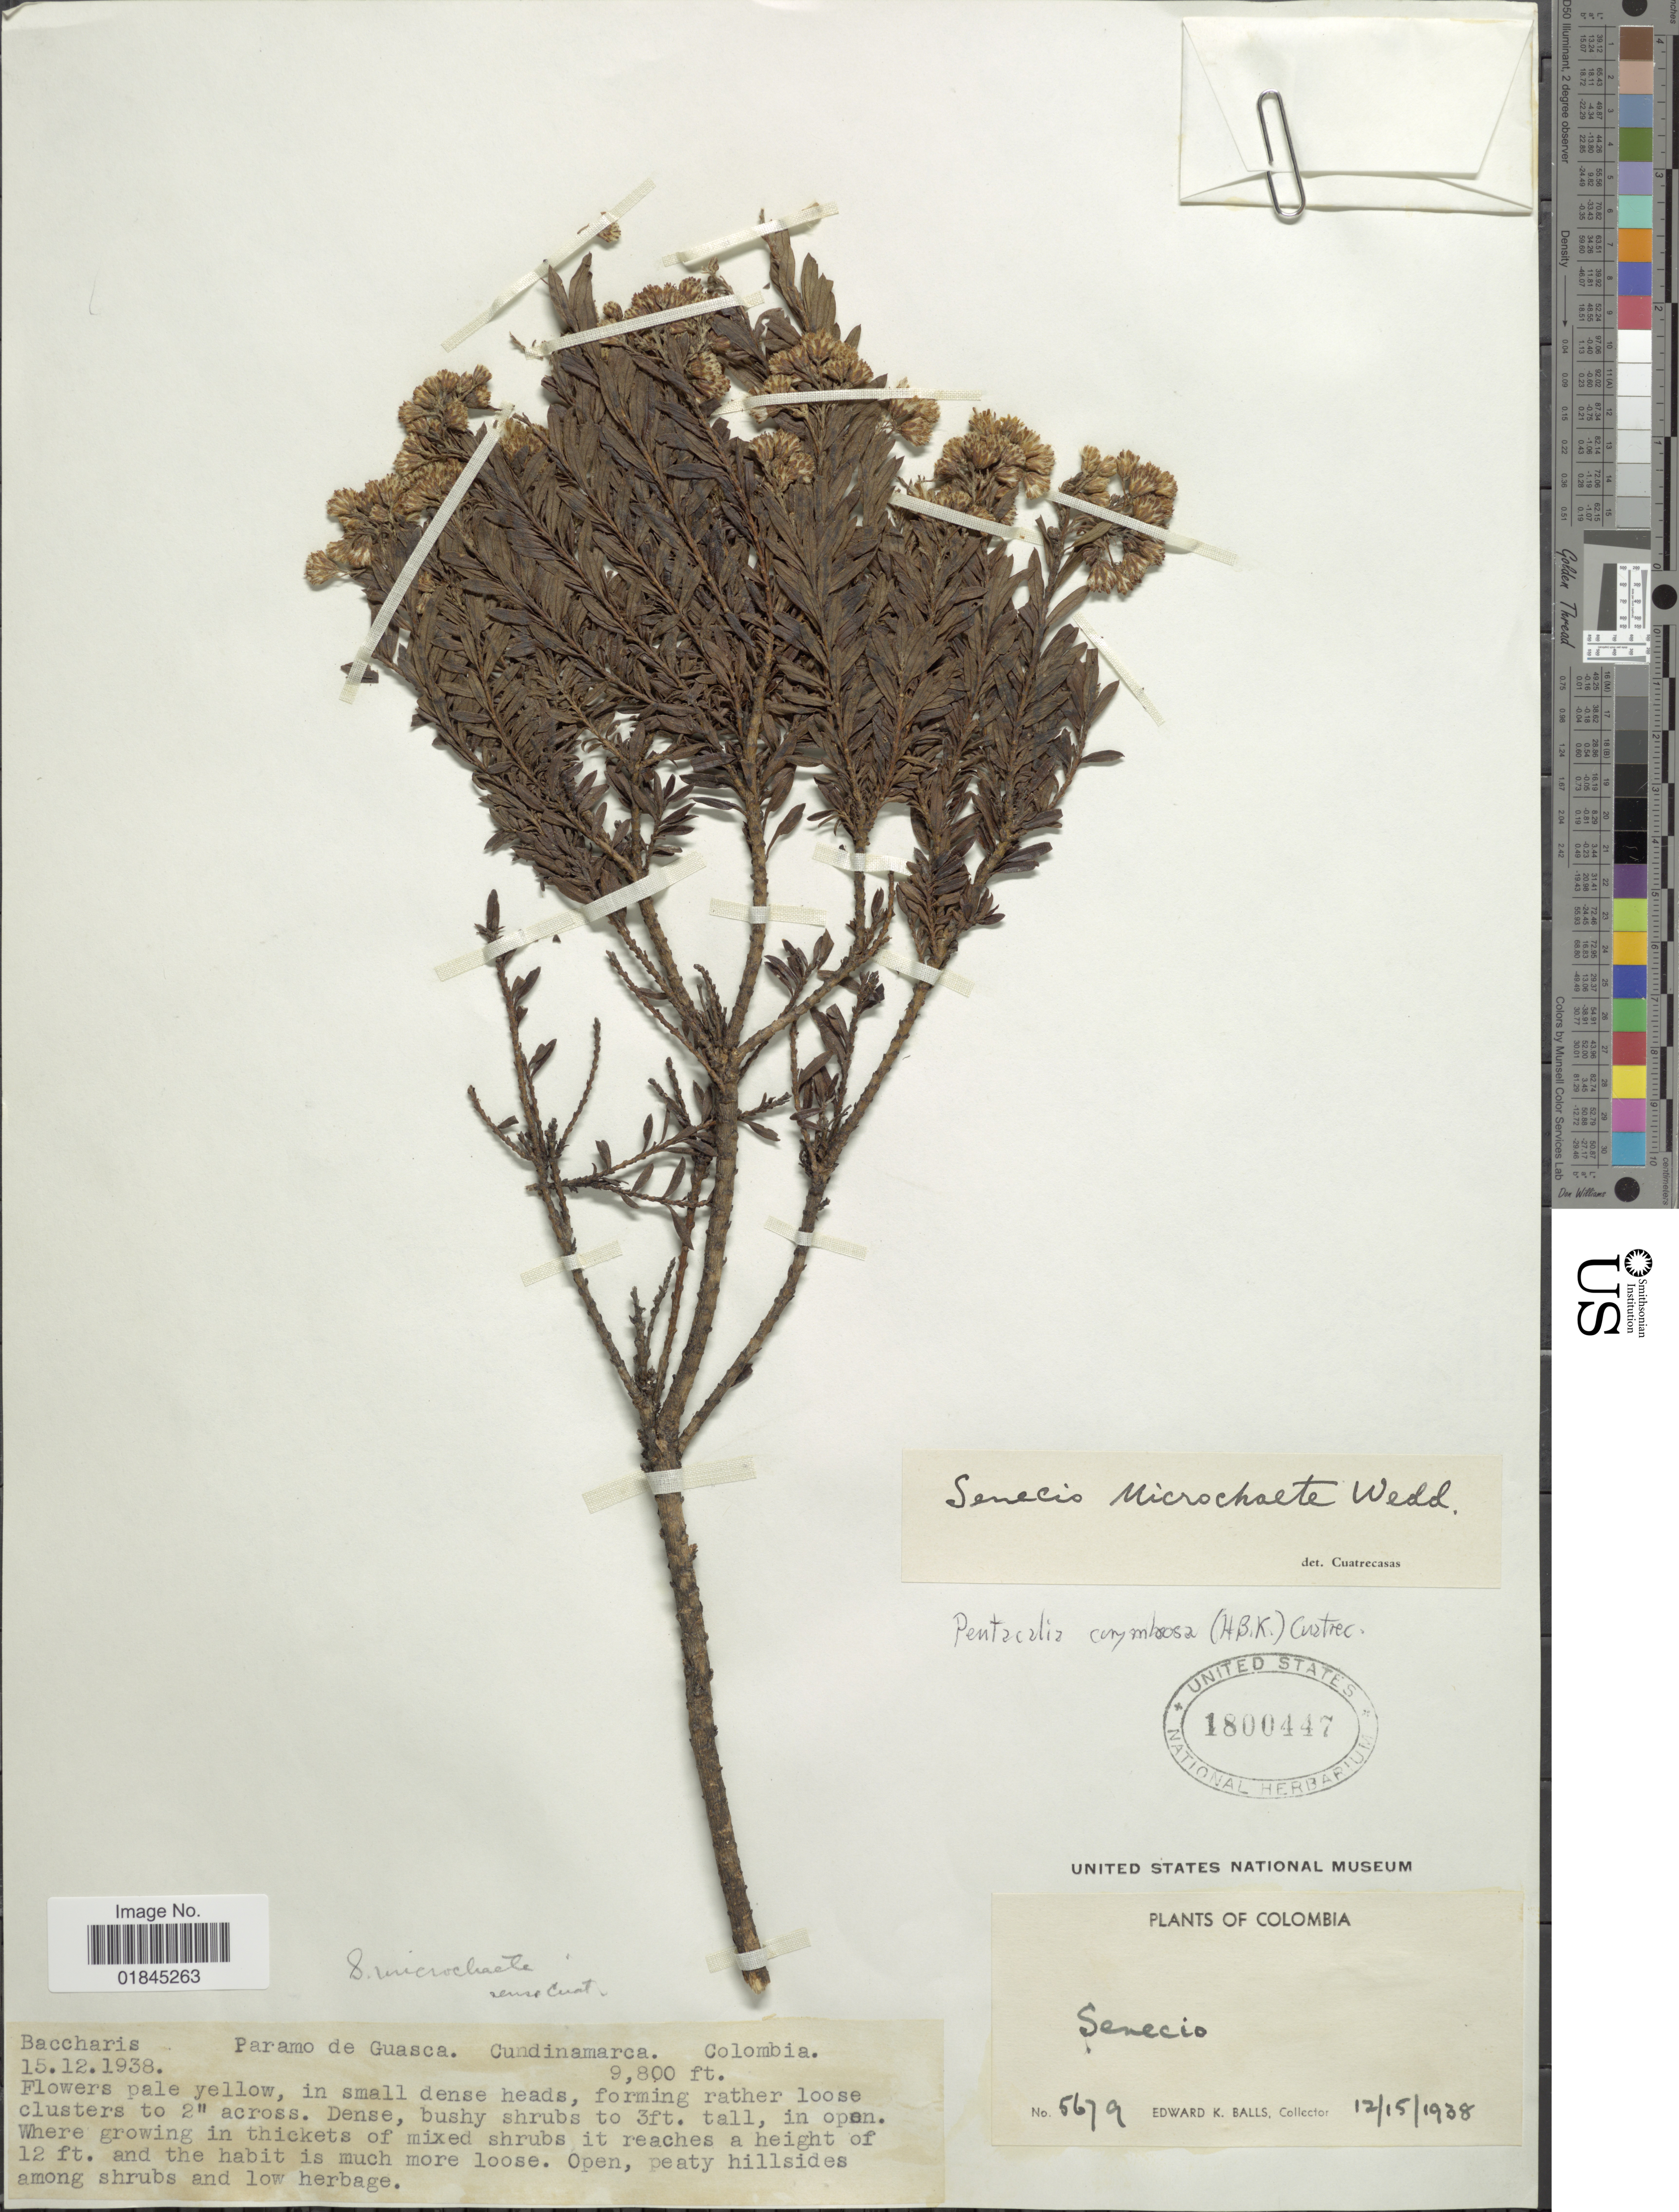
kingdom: Plantae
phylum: Tracheophyta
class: Magnoliopsida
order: Asterales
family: Asteraceae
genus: Pentacalia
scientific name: Pentacalia corymbosa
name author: (Benth.) Cuatrec.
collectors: E. K. Balls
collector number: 5679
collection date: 1938-12-15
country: Colombia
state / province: Cundinamarca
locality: Paramo de Guasca. Cundinamarca. Colombia.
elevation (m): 2987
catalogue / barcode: US 1800447